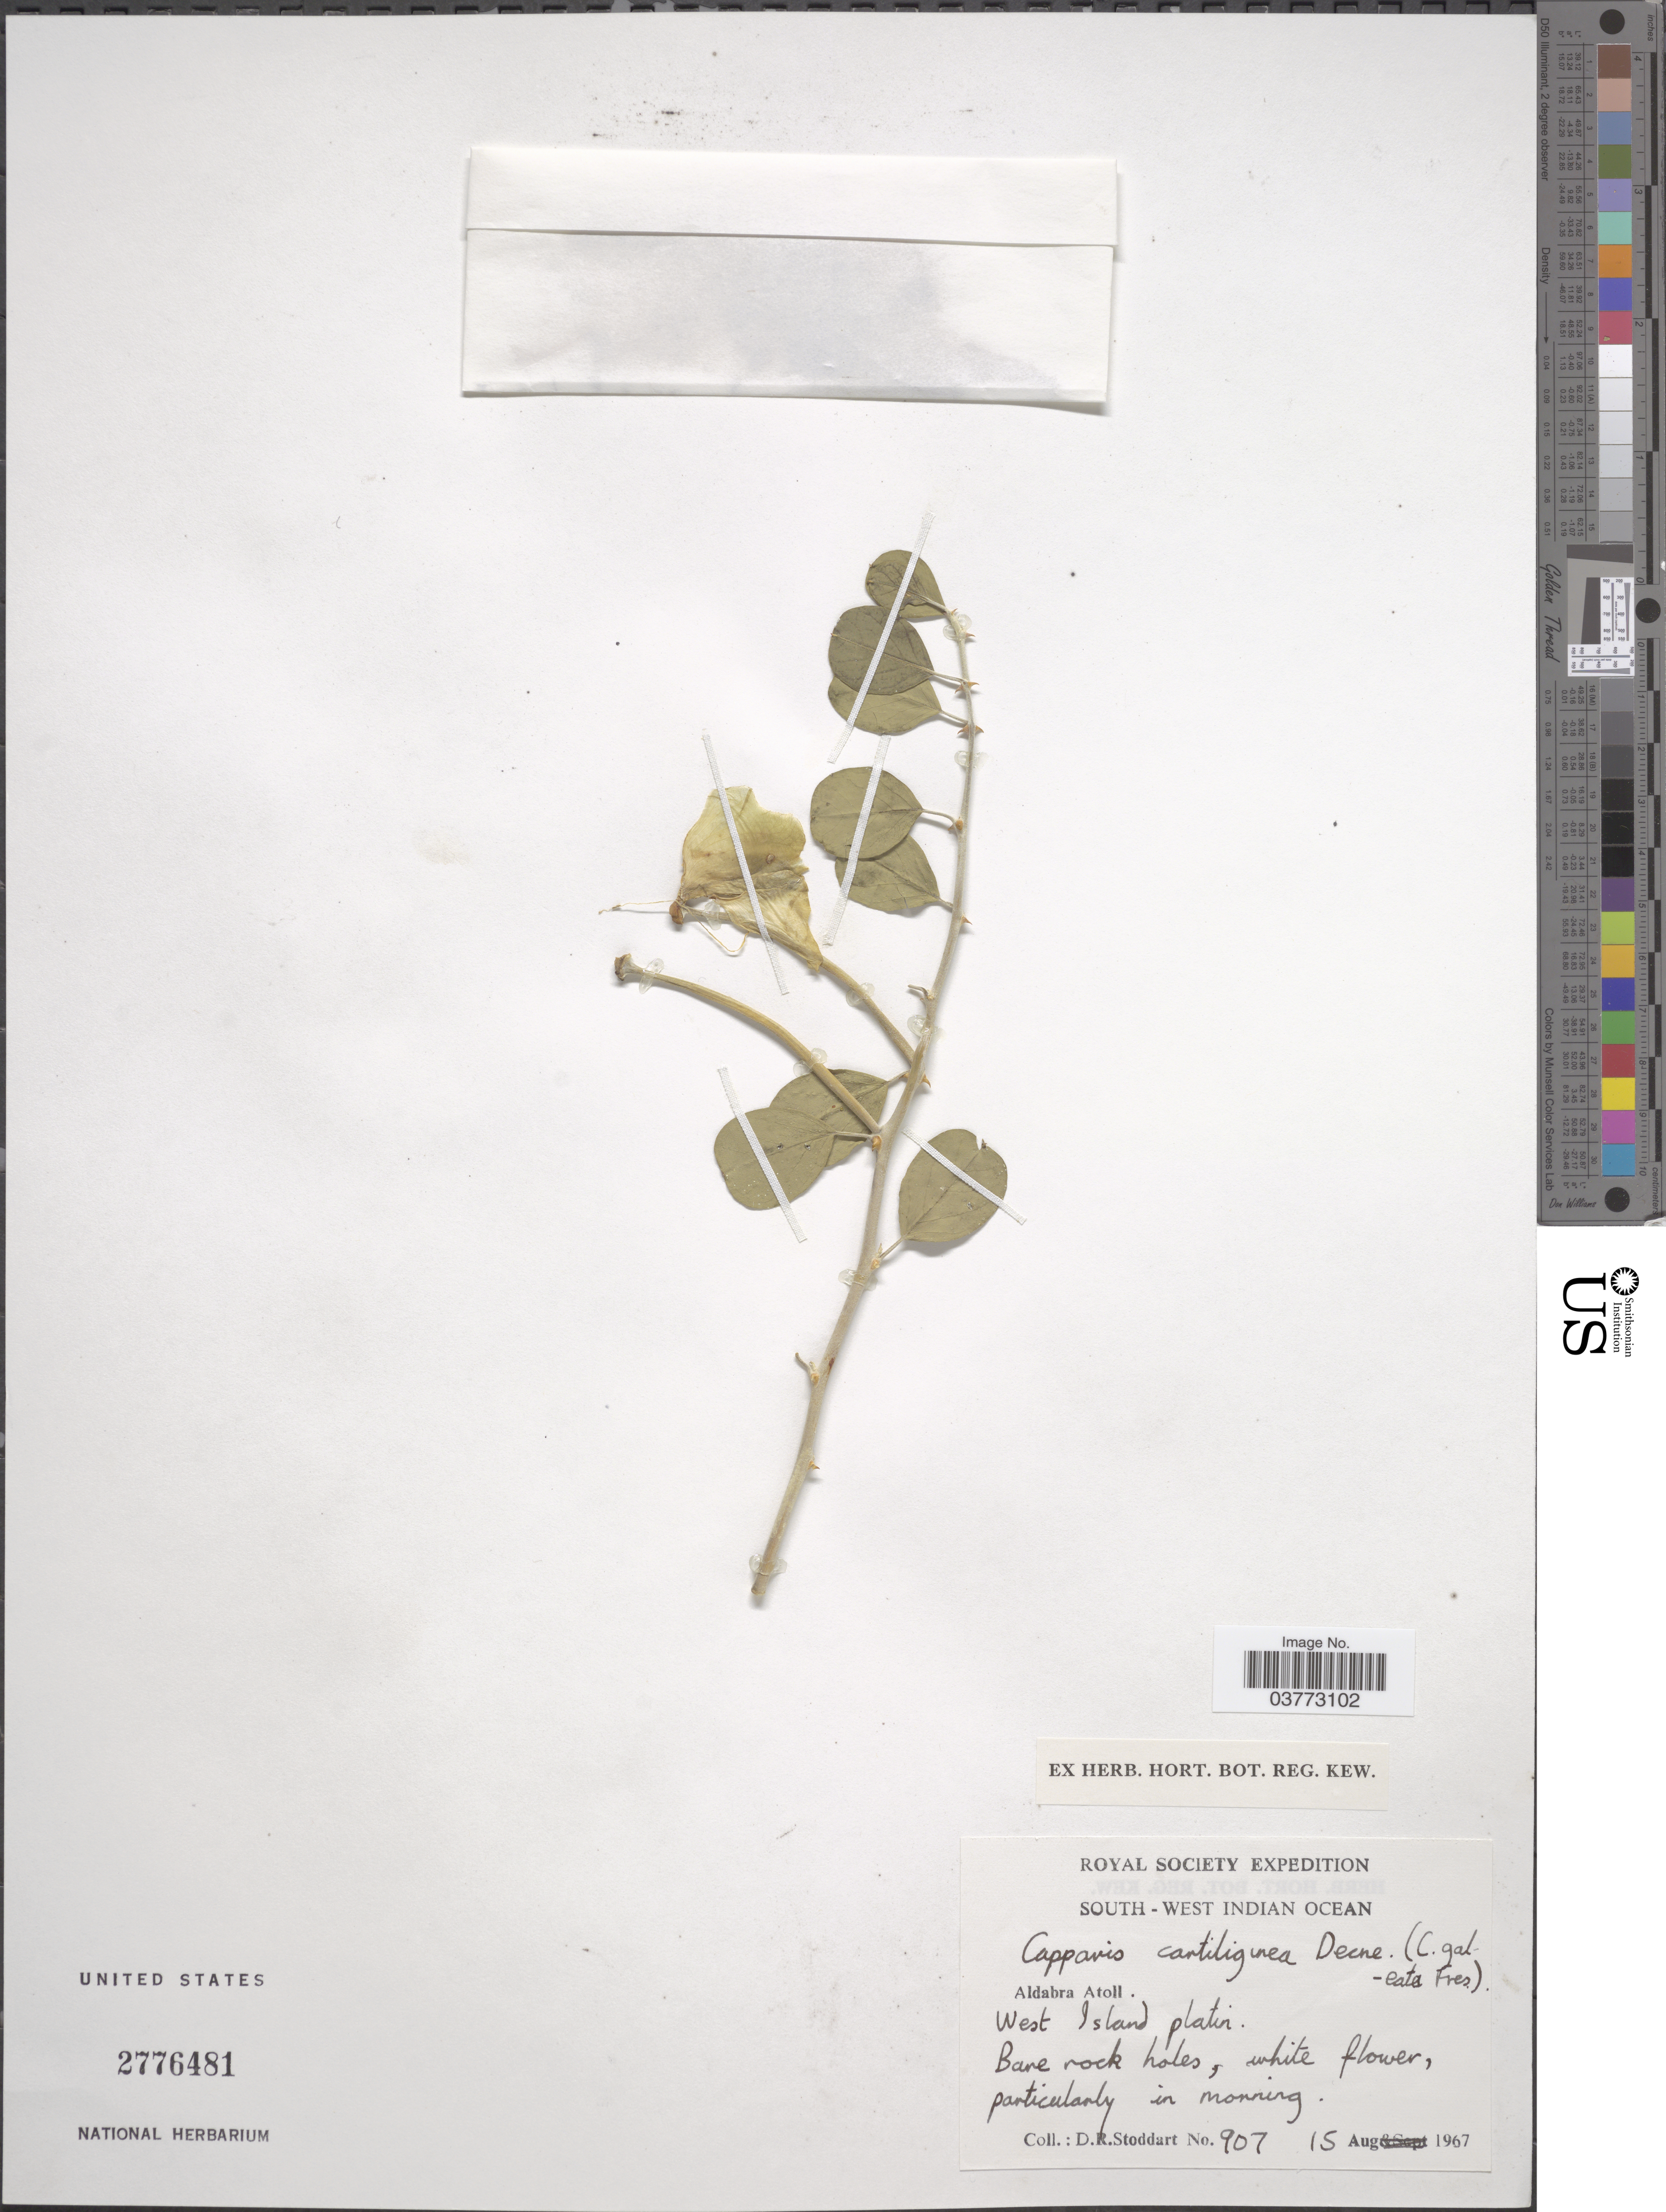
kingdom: Plantae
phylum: Tracheophyta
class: Magnoliopsida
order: Brassicales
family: Capparaceae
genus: Capparis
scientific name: Capparis cartilaginea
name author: Decne.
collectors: D. R. Stoddart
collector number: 907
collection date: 1967-08-15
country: Seychelles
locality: South-West Indian Ocean. Aldabra Atoll. West Island platin.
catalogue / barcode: US 2776481